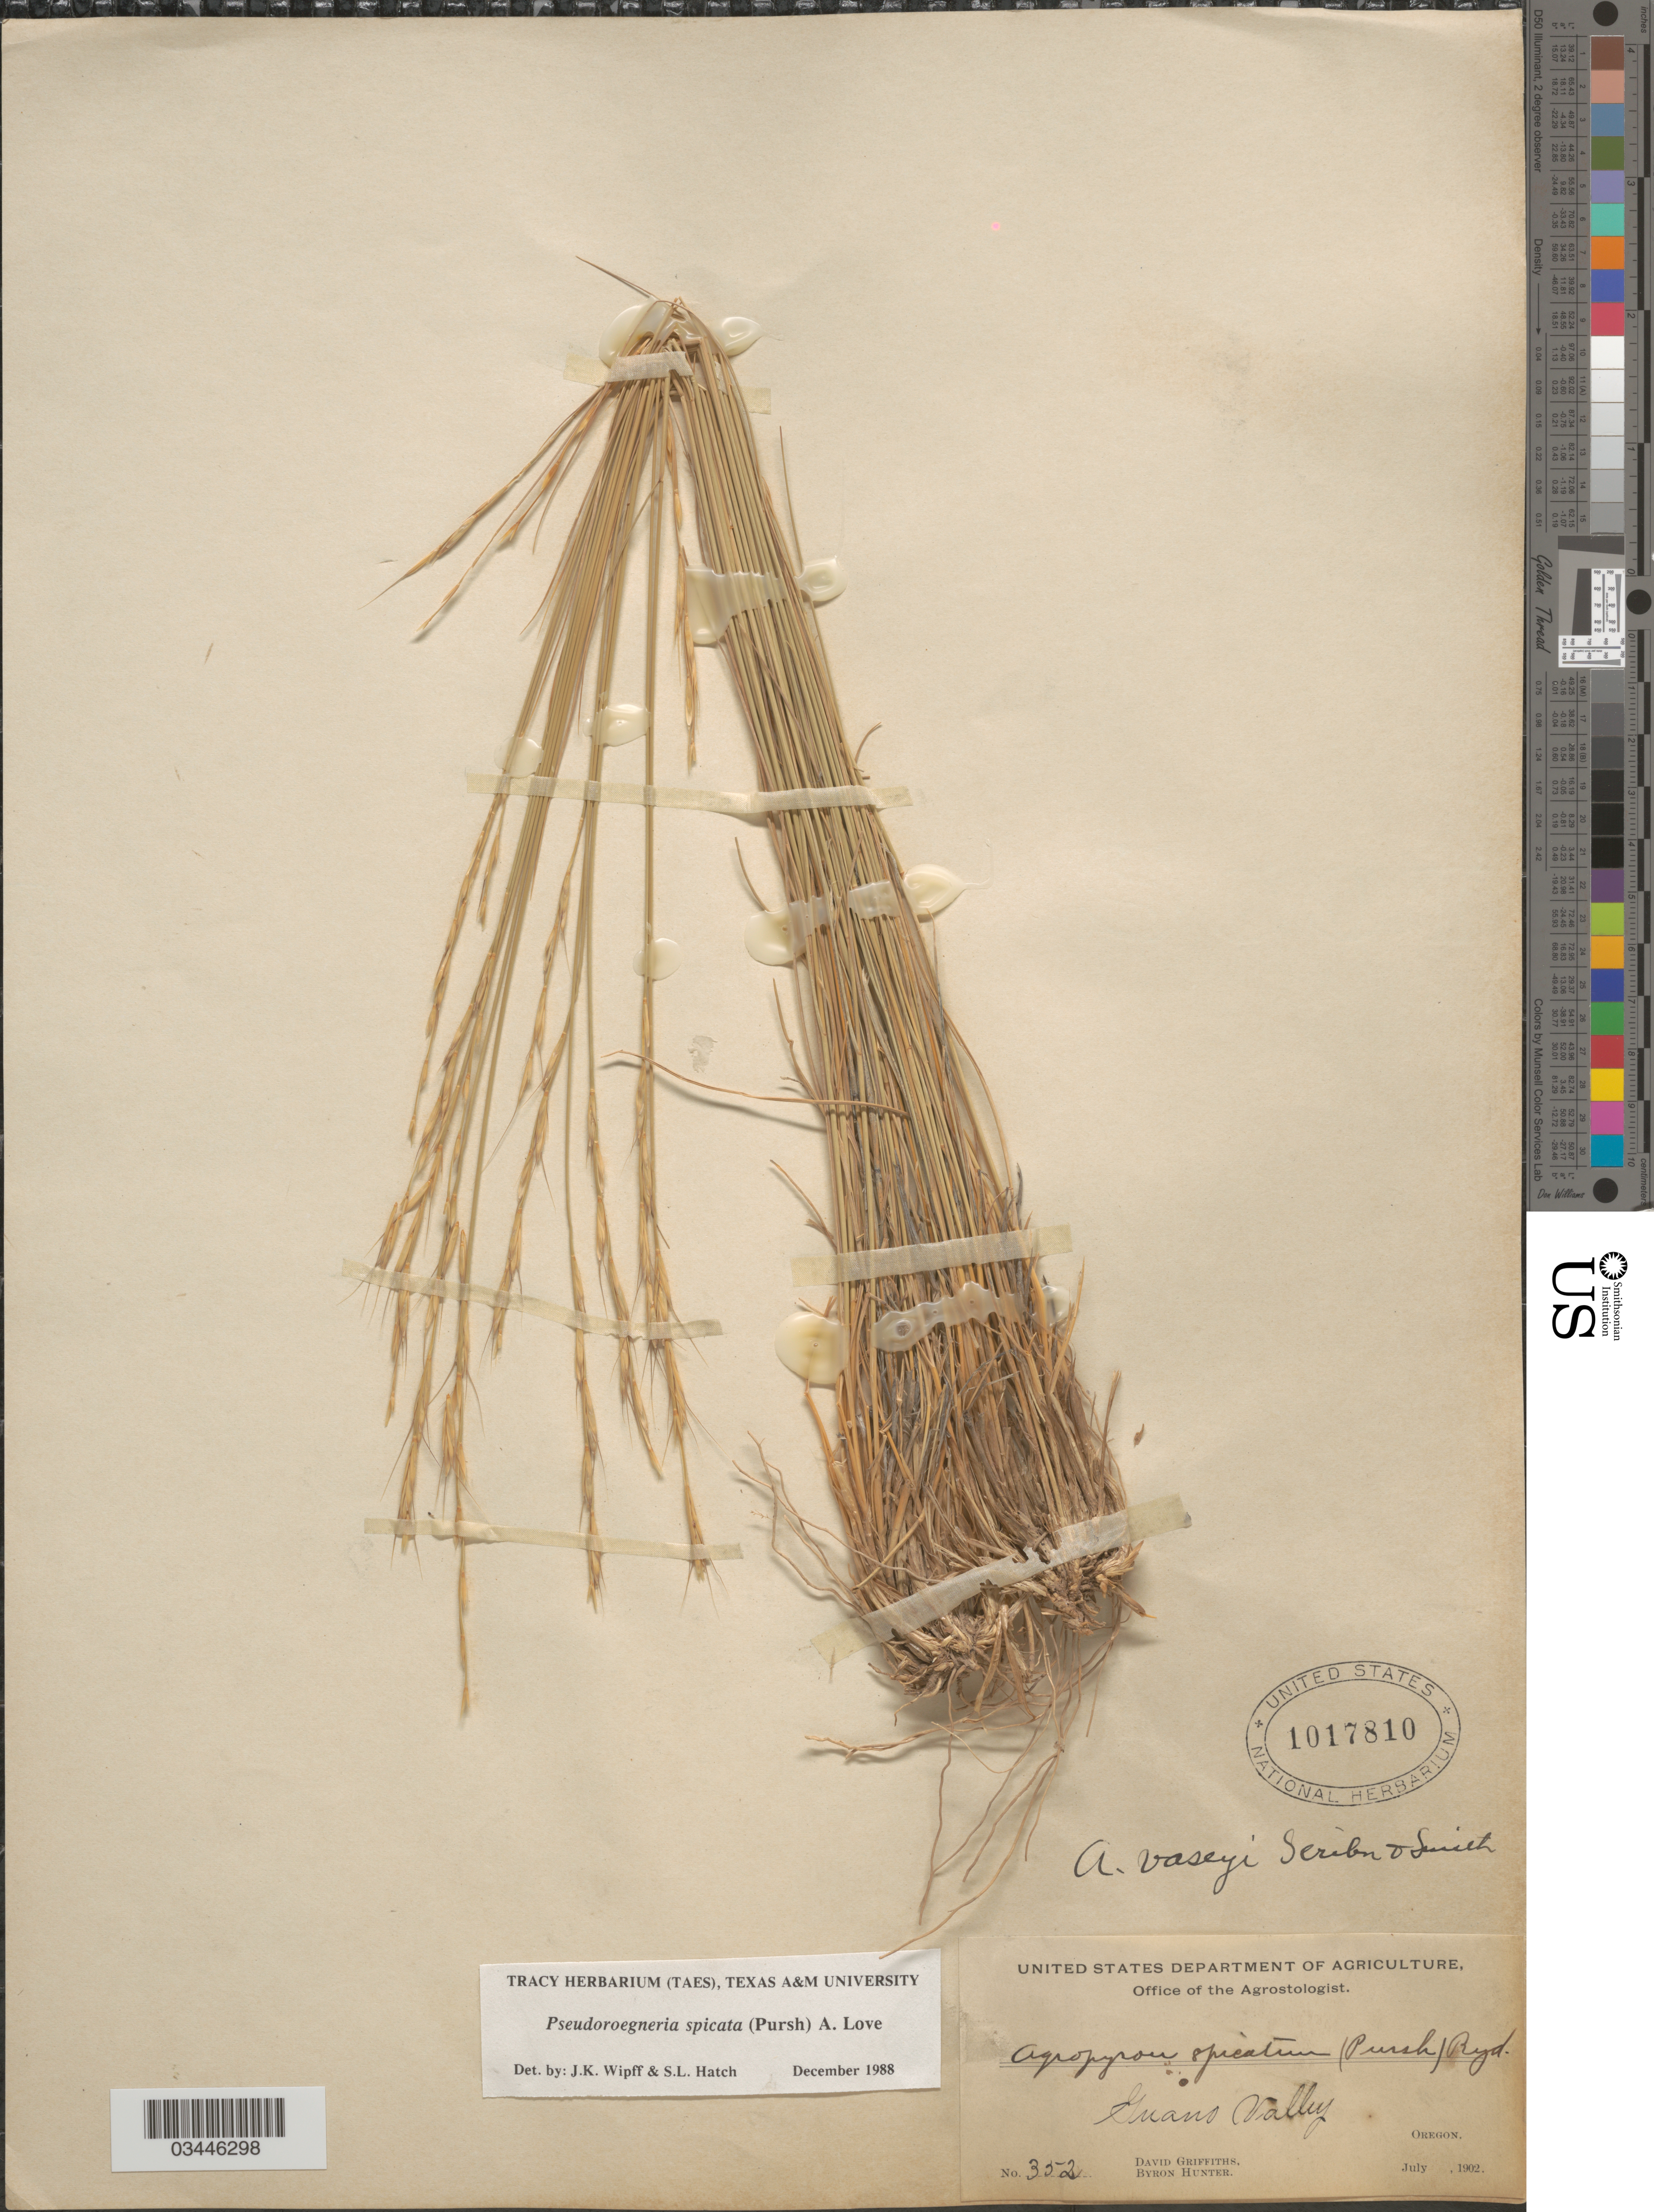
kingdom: Plantae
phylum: Tracheophyta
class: Liliopsida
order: Poales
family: Poaceae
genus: Pseudoroegneria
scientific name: Pseudoroegneria spicata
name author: (Pursh) Á. Löve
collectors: D. Griffiths & B. Hunter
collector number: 352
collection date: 1902-07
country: United States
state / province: Oregon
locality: Guano Valley.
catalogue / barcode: US 1017810